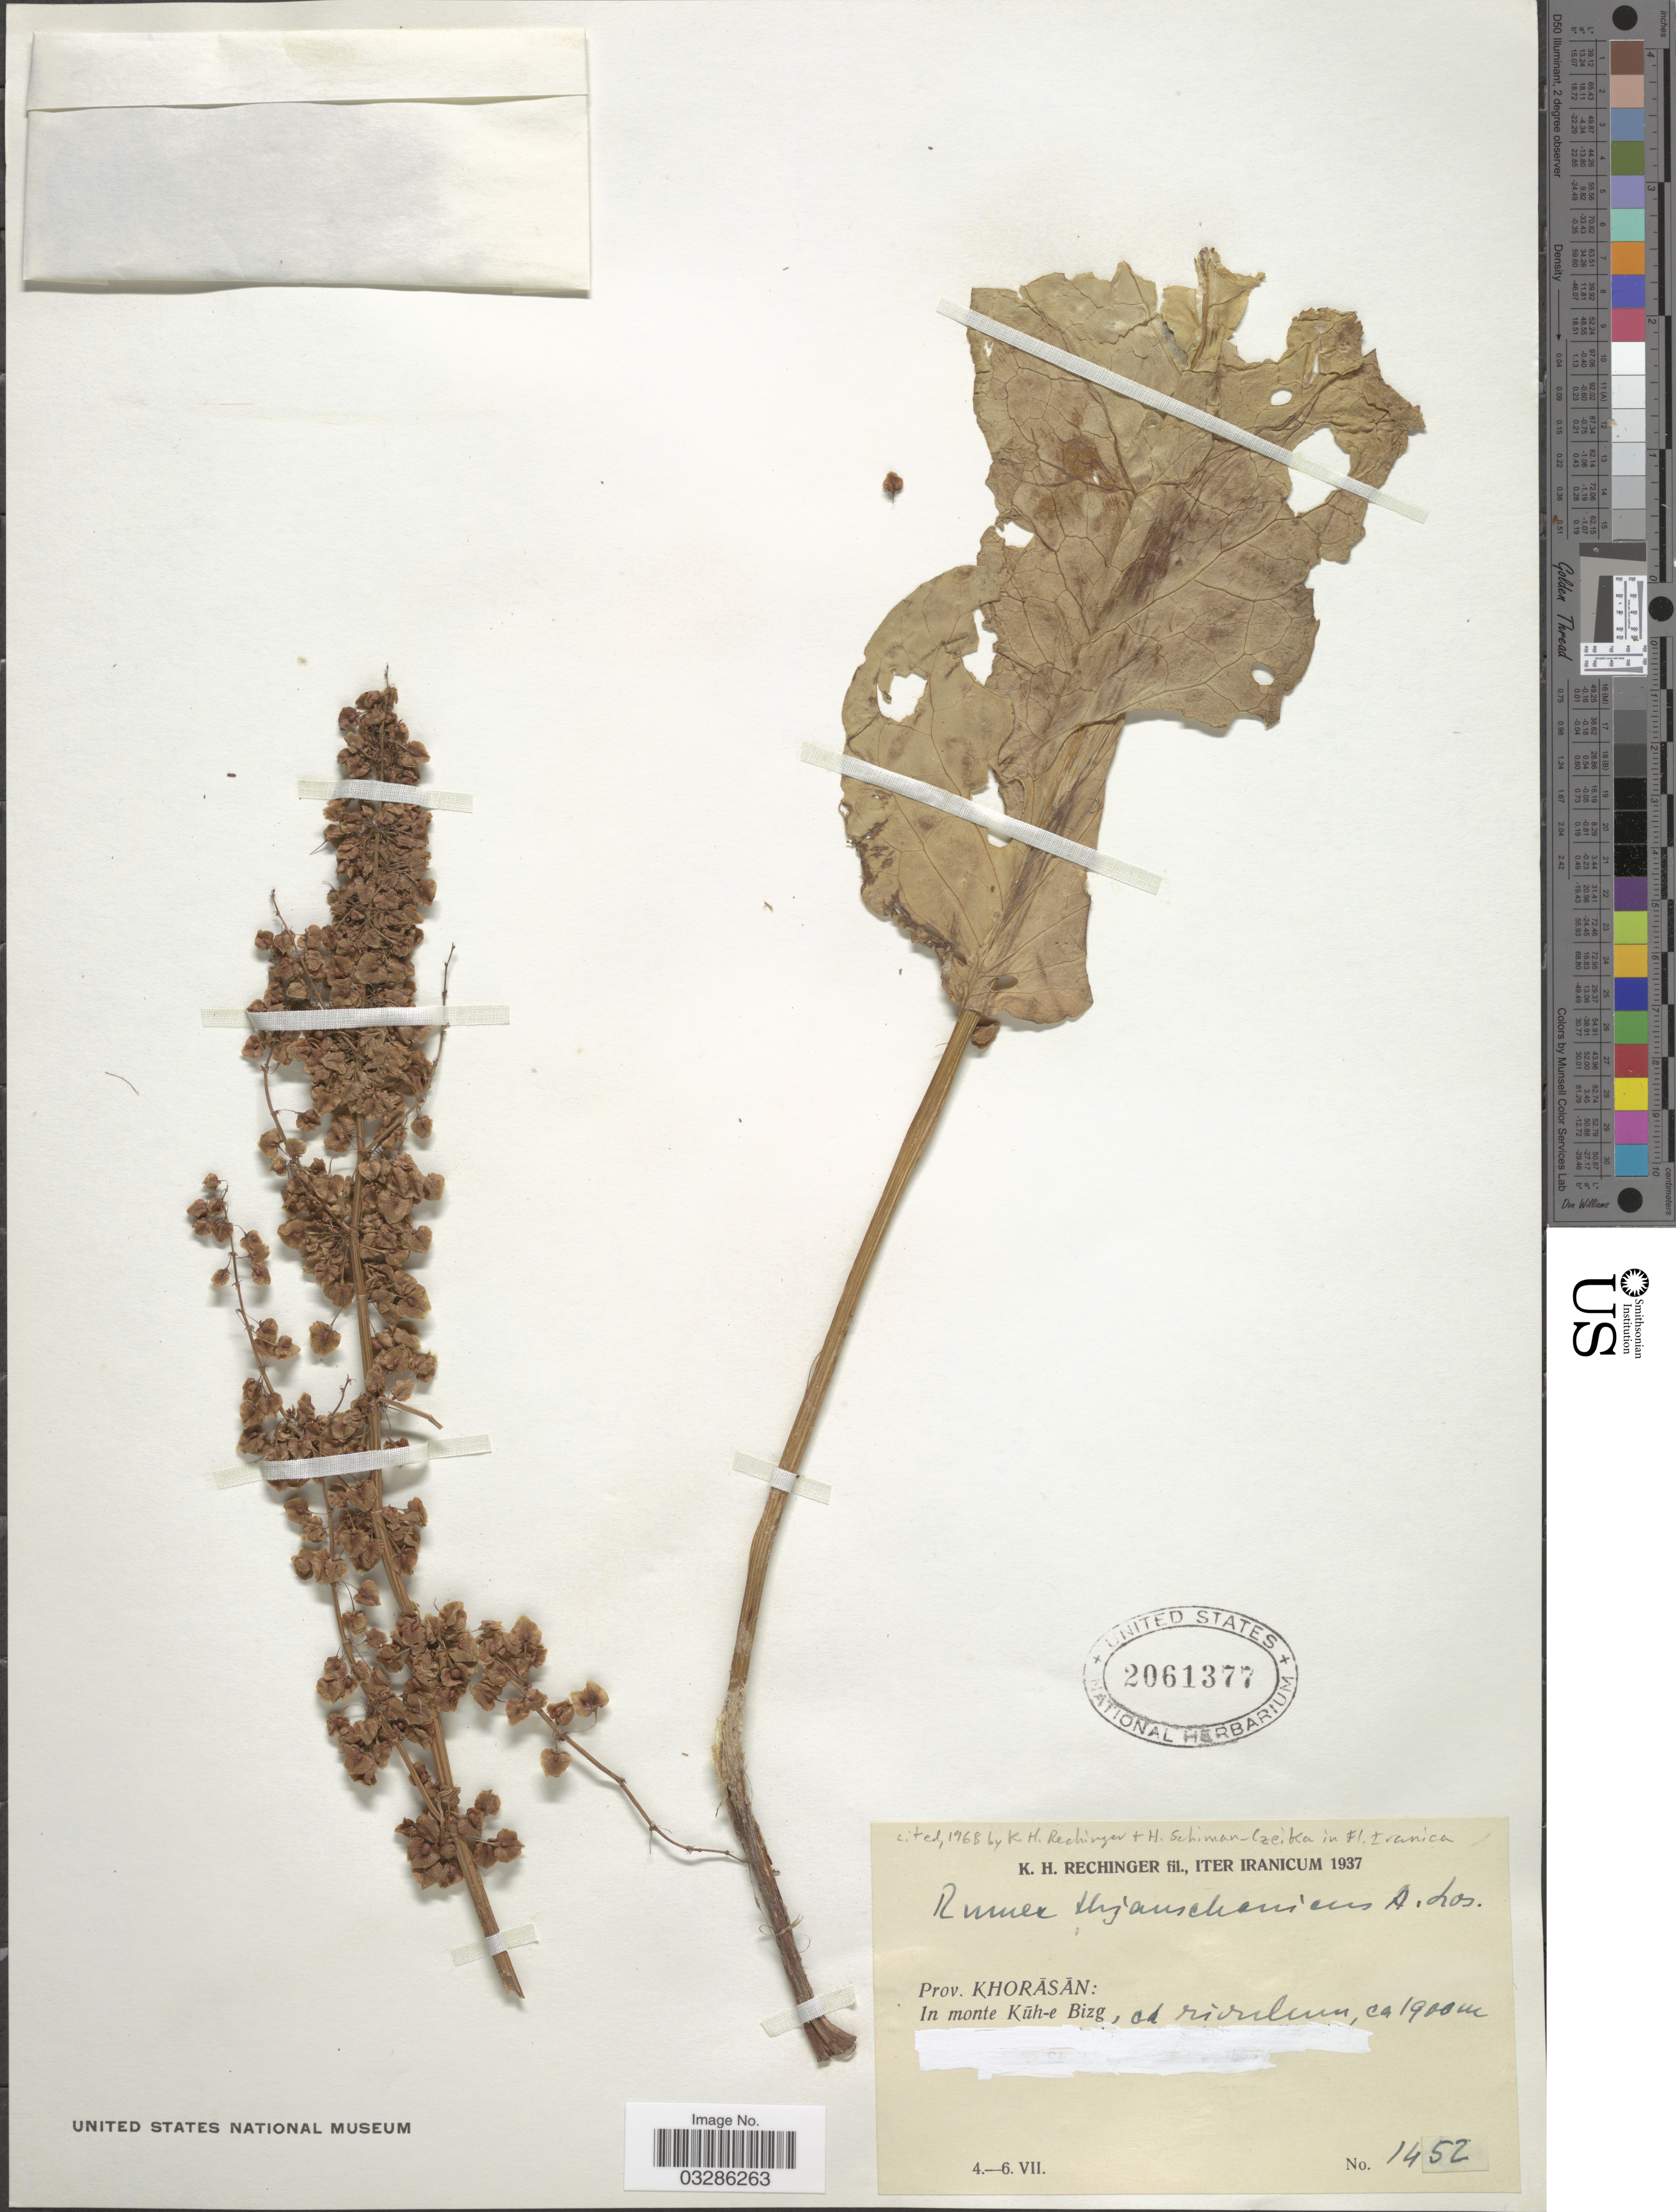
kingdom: Plantae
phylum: Tracheophyta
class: Magnoliopsida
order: Caryophyllales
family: Polygonaceae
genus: Rumex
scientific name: Rumex thianschanicus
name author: Losinsk.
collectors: K. H. Rechinger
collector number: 1452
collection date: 1937-07-04/1937-07-06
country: Iran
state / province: Khorasan [obsolete]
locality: Prov. Khoräsän: In monte Küh-e Bizg, ad rivulum.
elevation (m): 1900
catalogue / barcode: US 2061377